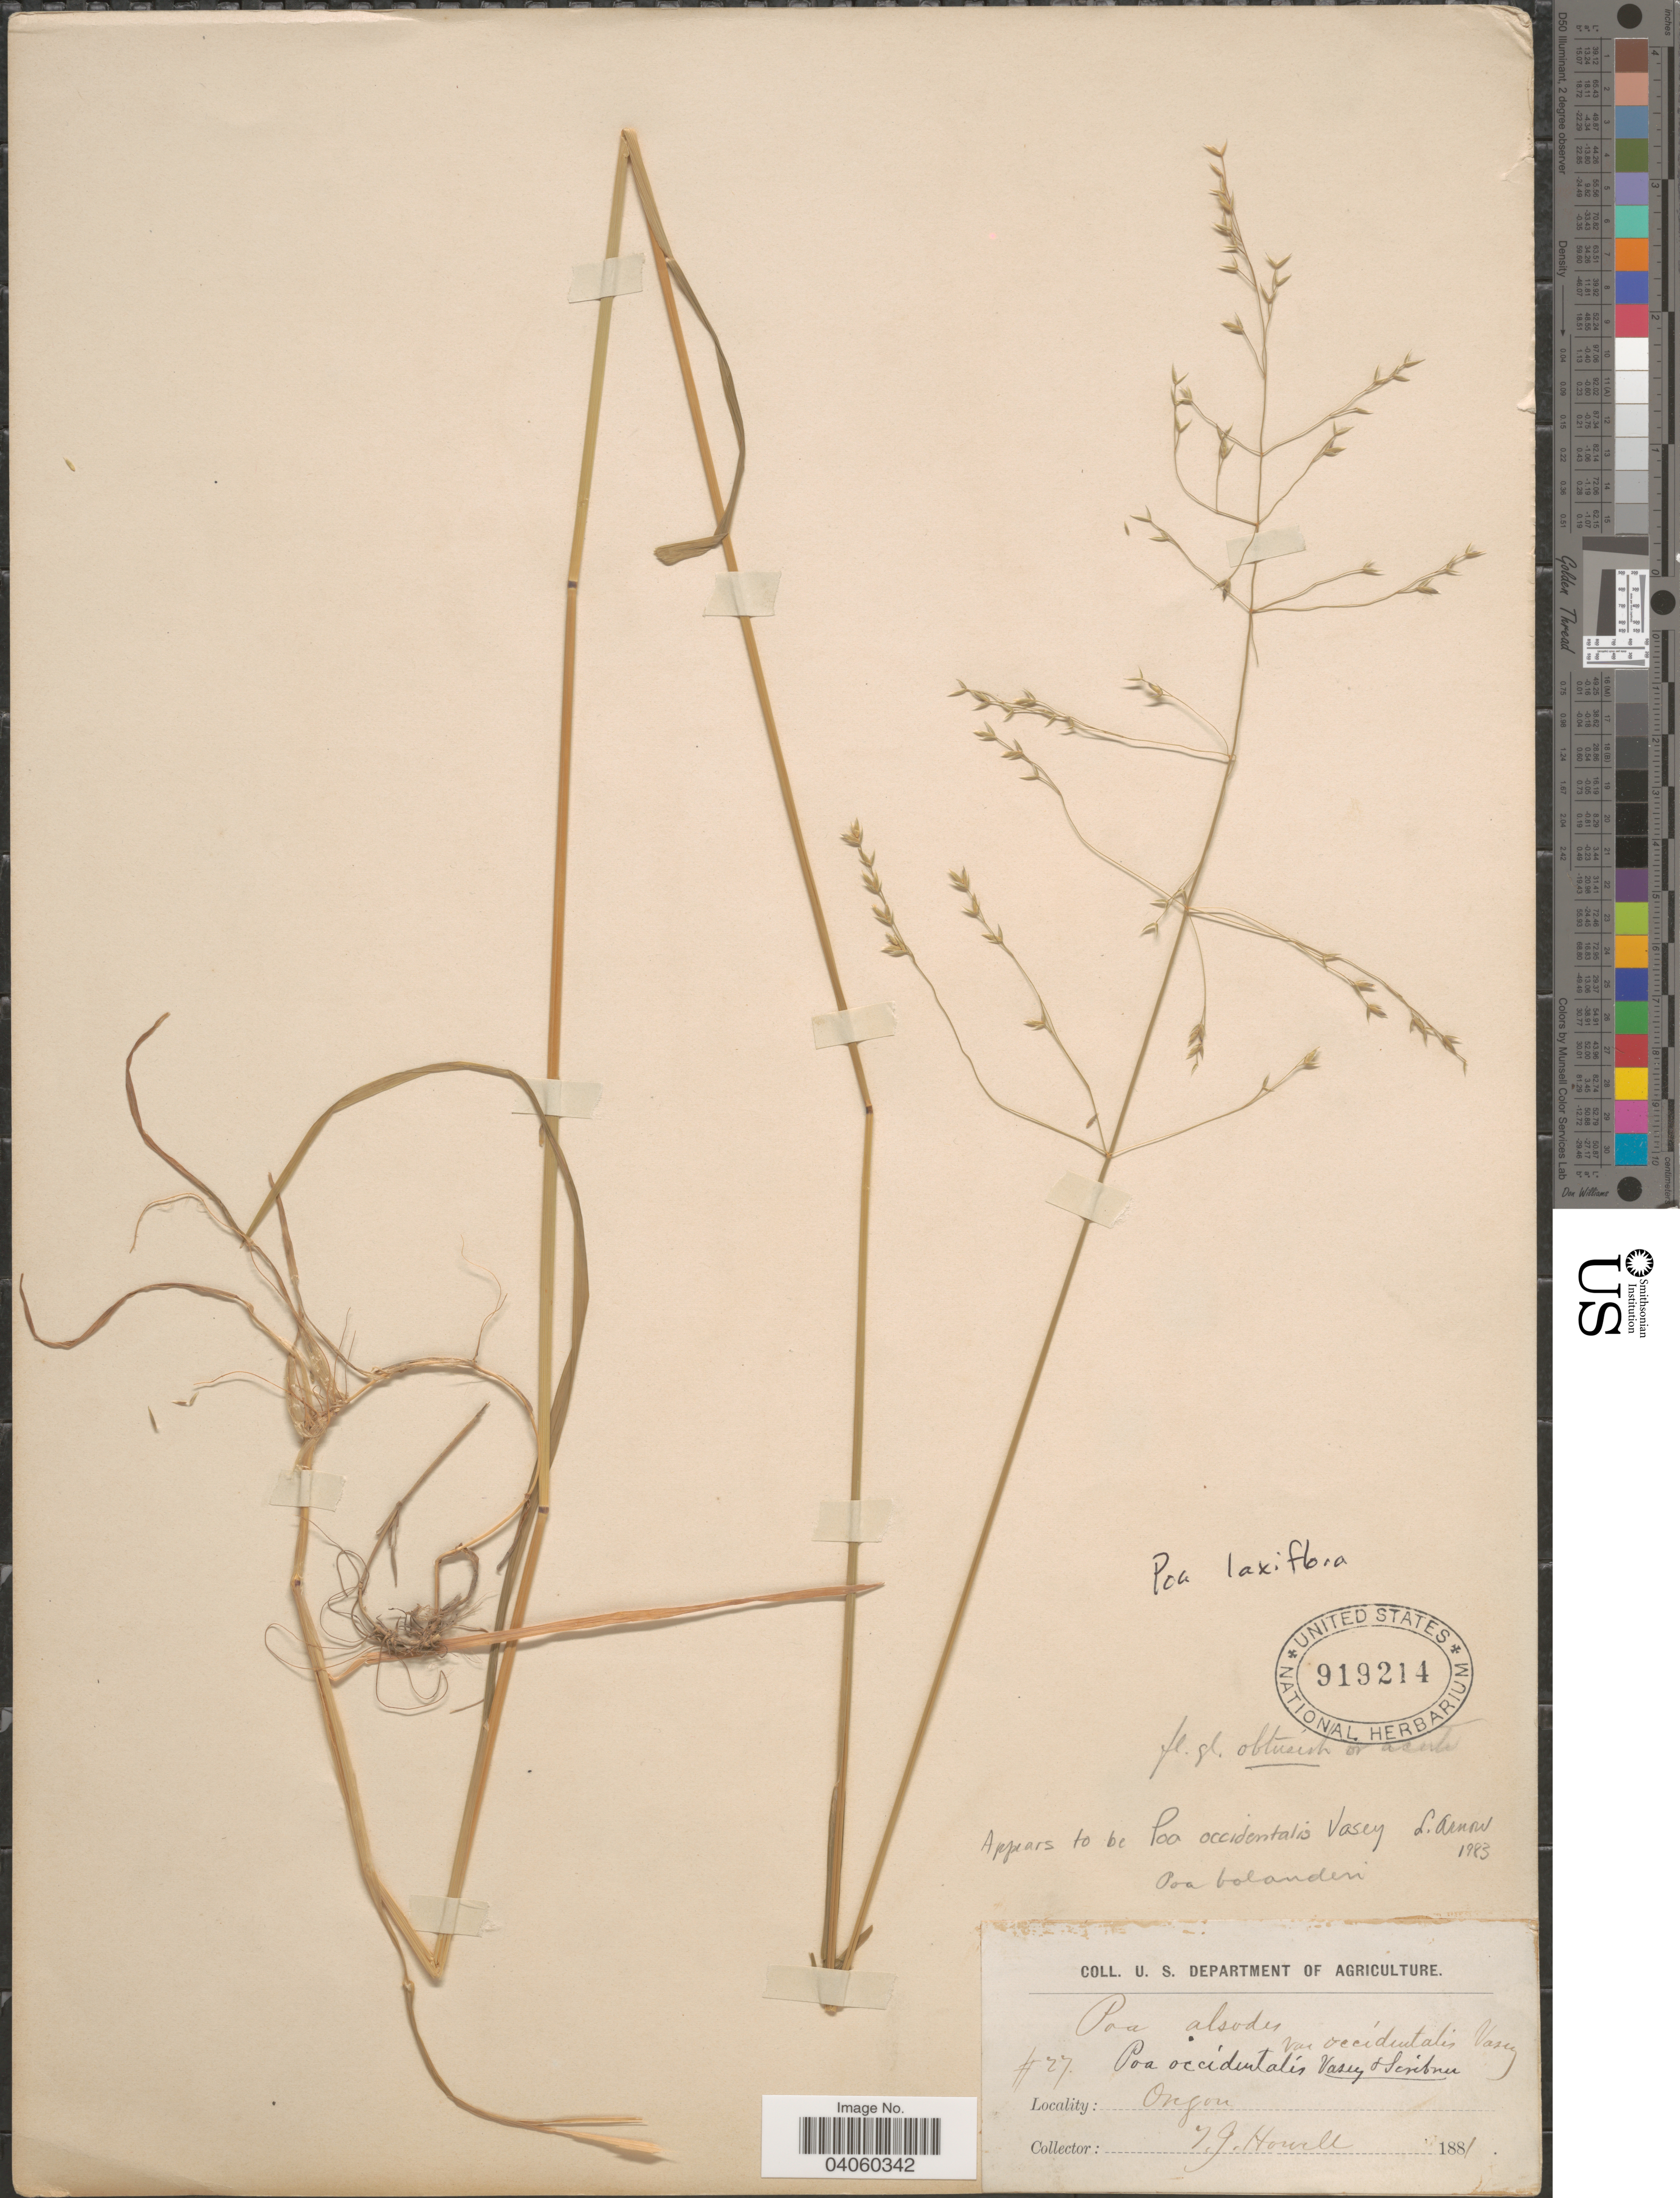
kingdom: Plantae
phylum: Tracheophyta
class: Liliopsida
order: Poales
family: Poaceae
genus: Poa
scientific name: Poa laxiflora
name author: Buckley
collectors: T. J. Howell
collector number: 27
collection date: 1881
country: United States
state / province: Oregon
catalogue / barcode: US 919214